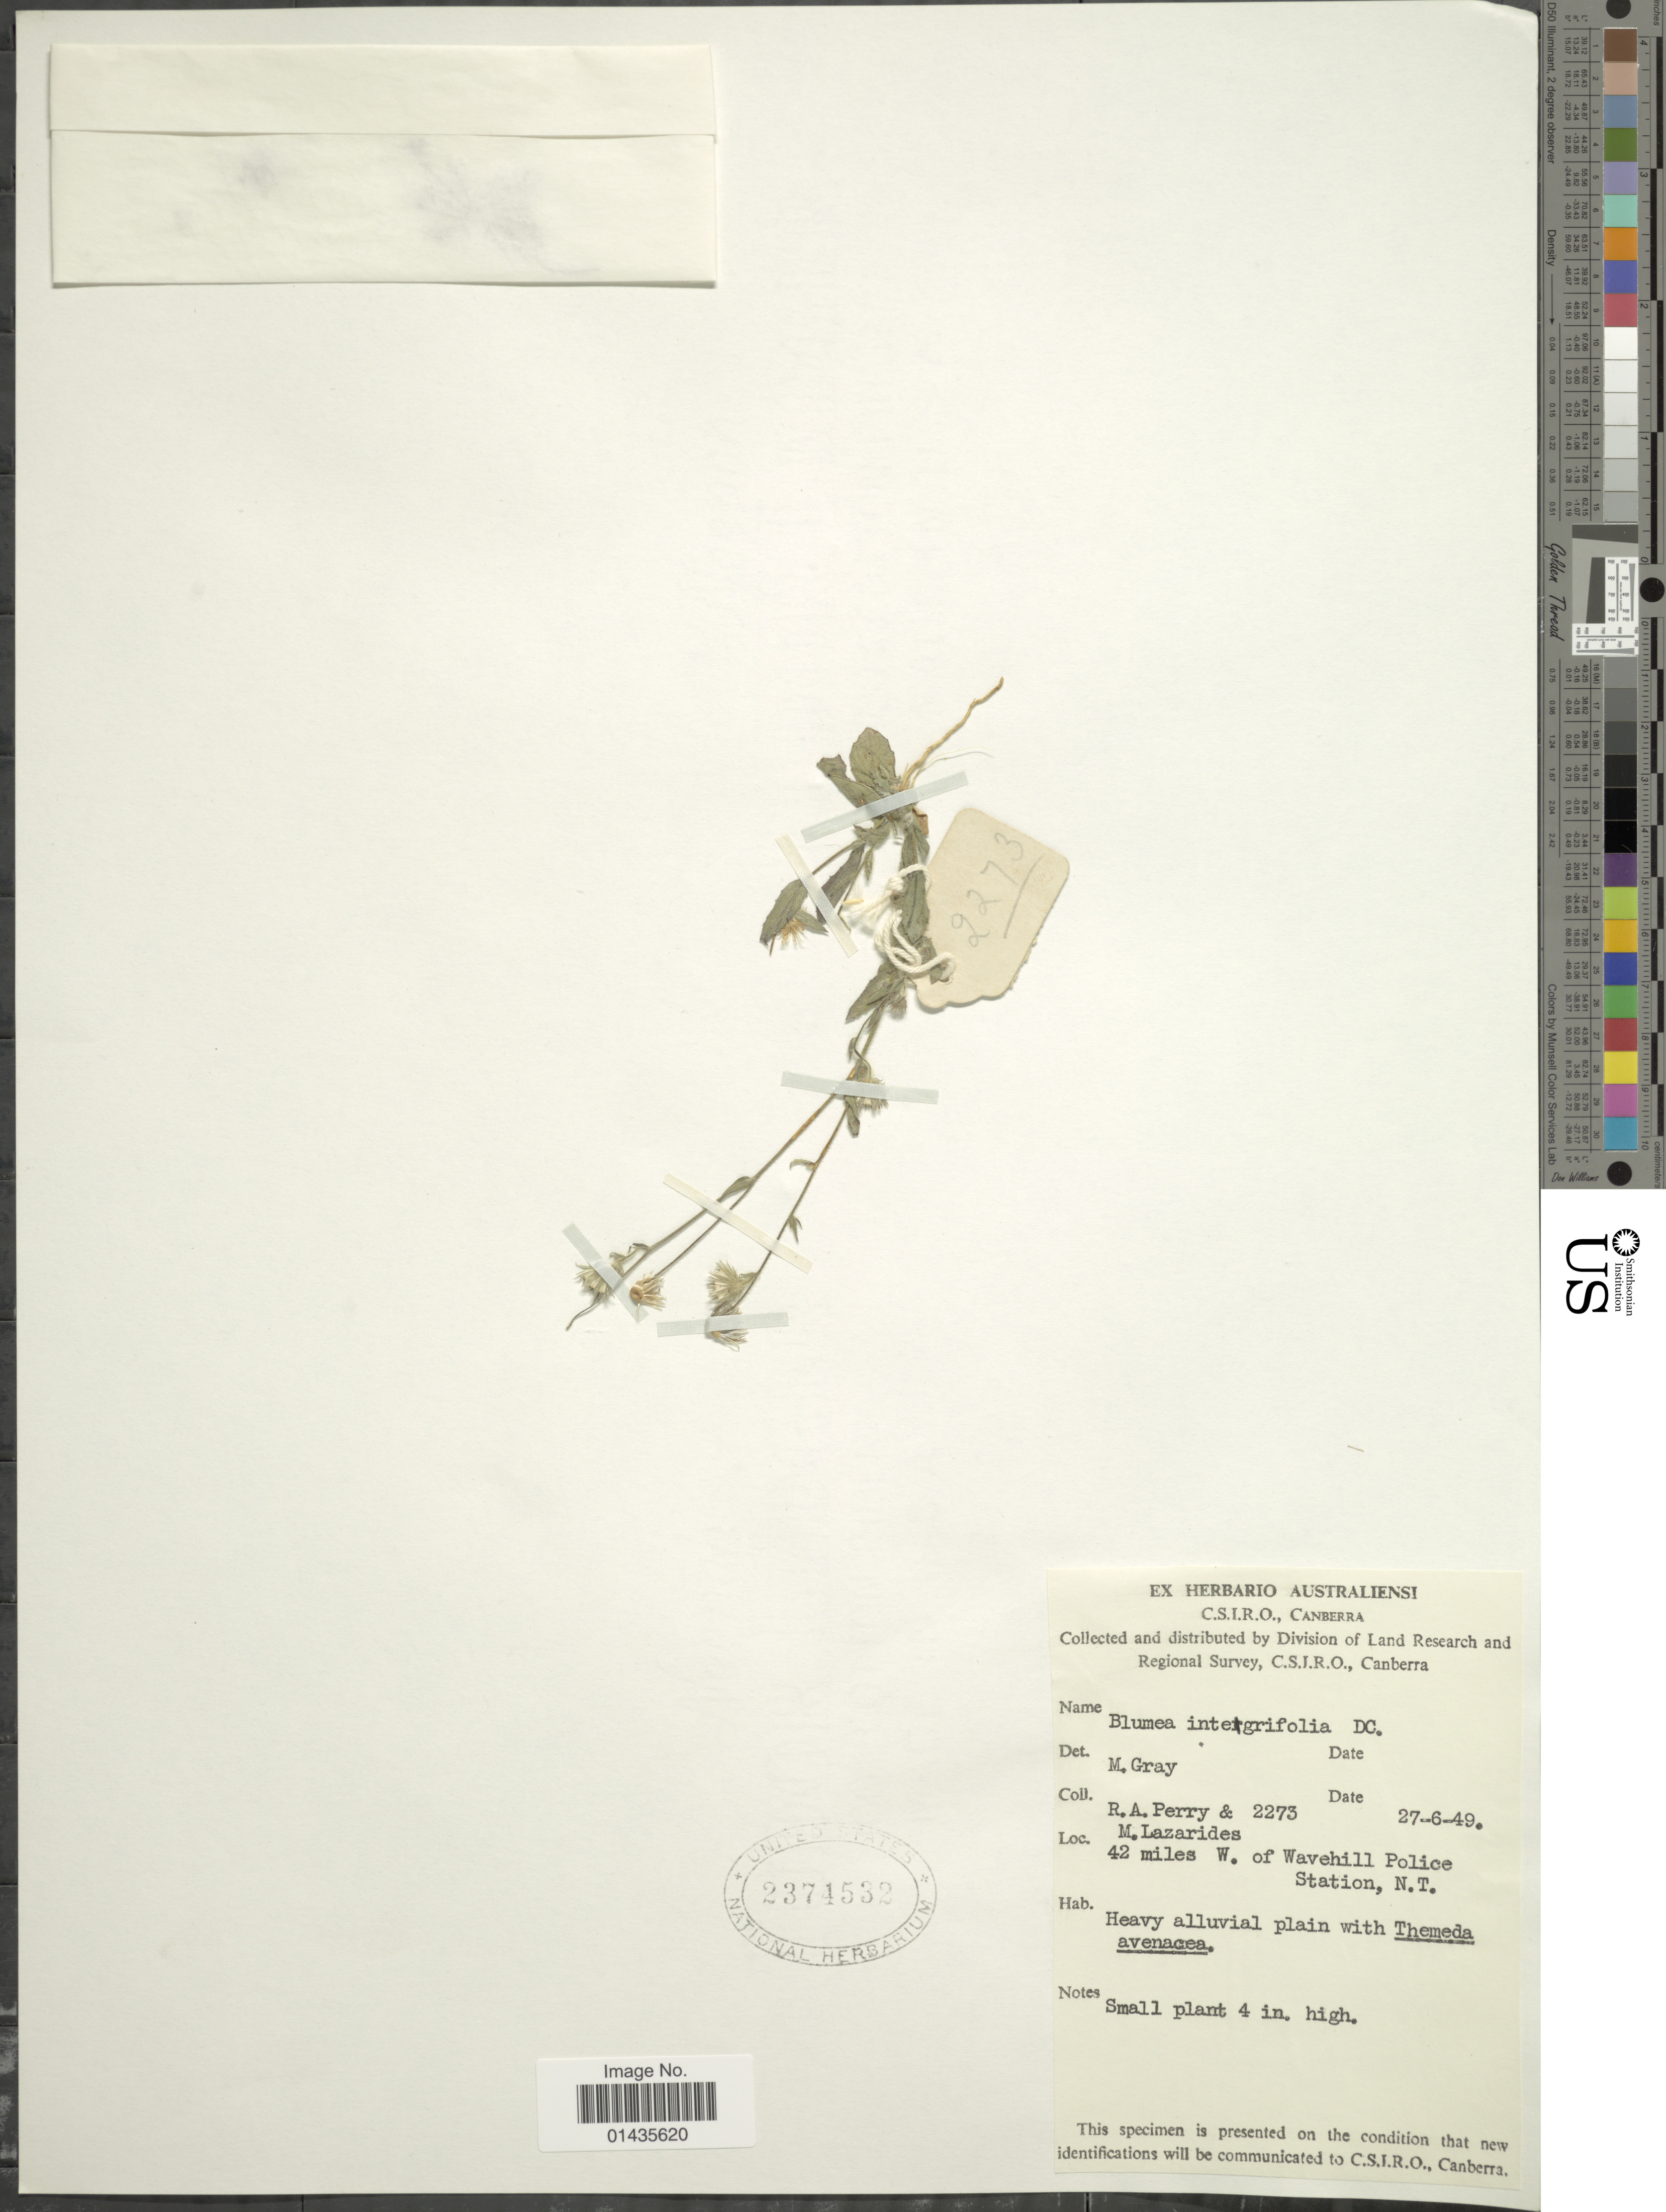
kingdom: Plantae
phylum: Tracheophyta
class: Magnoliopsida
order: Asterales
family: Asteraceae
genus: Blumea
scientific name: Blumea integrifolia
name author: DC.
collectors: Perry, R. A. & M. Lazarides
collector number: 2273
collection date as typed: Transcribed d/m/y: 27/6/49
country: Australia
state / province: Northern Territory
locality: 42 miles W of Wavehill Police Station,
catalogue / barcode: US 2374532